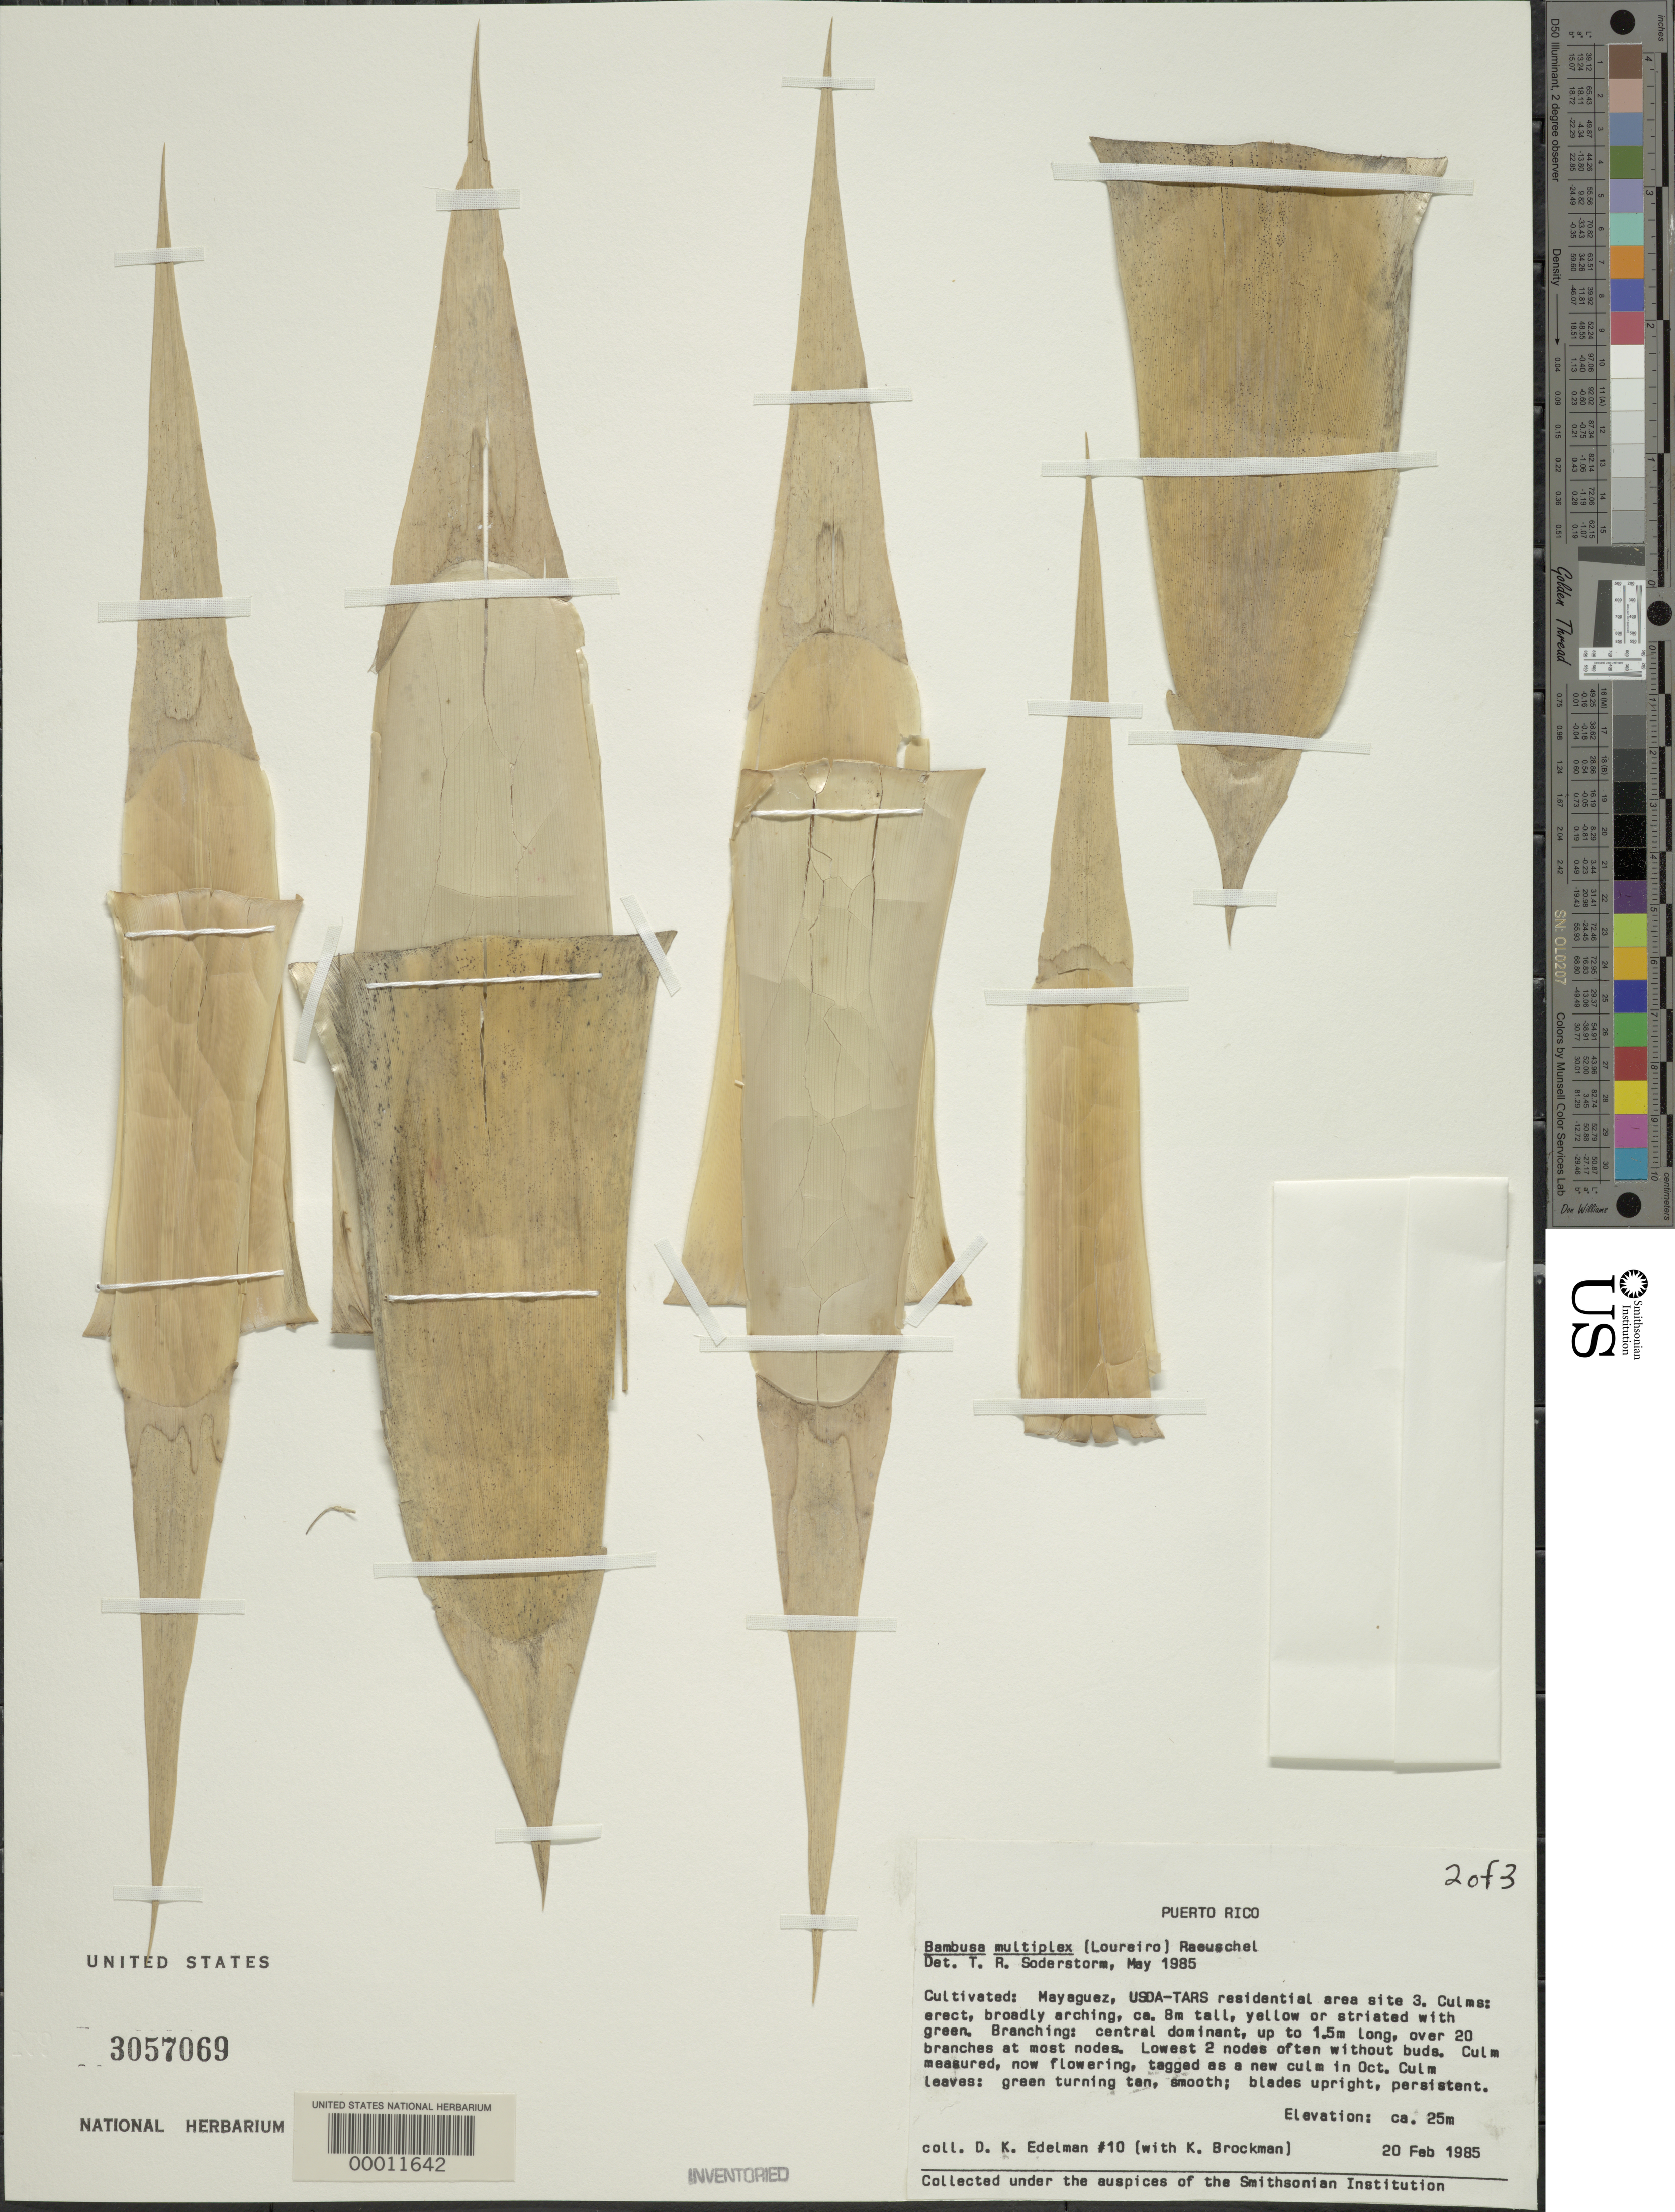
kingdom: Plantae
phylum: Tracheophyta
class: Liliopsida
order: Poales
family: Poaceae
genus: Bambusa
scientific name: Bambusa multiplex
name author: (Lour.) Raeusch. ex Schult. & Schult. f.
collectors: D. Edelman & K. Brockman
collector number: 10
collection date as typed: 20 Feb 1985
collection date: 1985-02-20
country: Puerto Rico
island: Greater Antilles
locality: Mayaguez, usda-tars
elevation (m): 25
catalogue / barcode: US 3057069